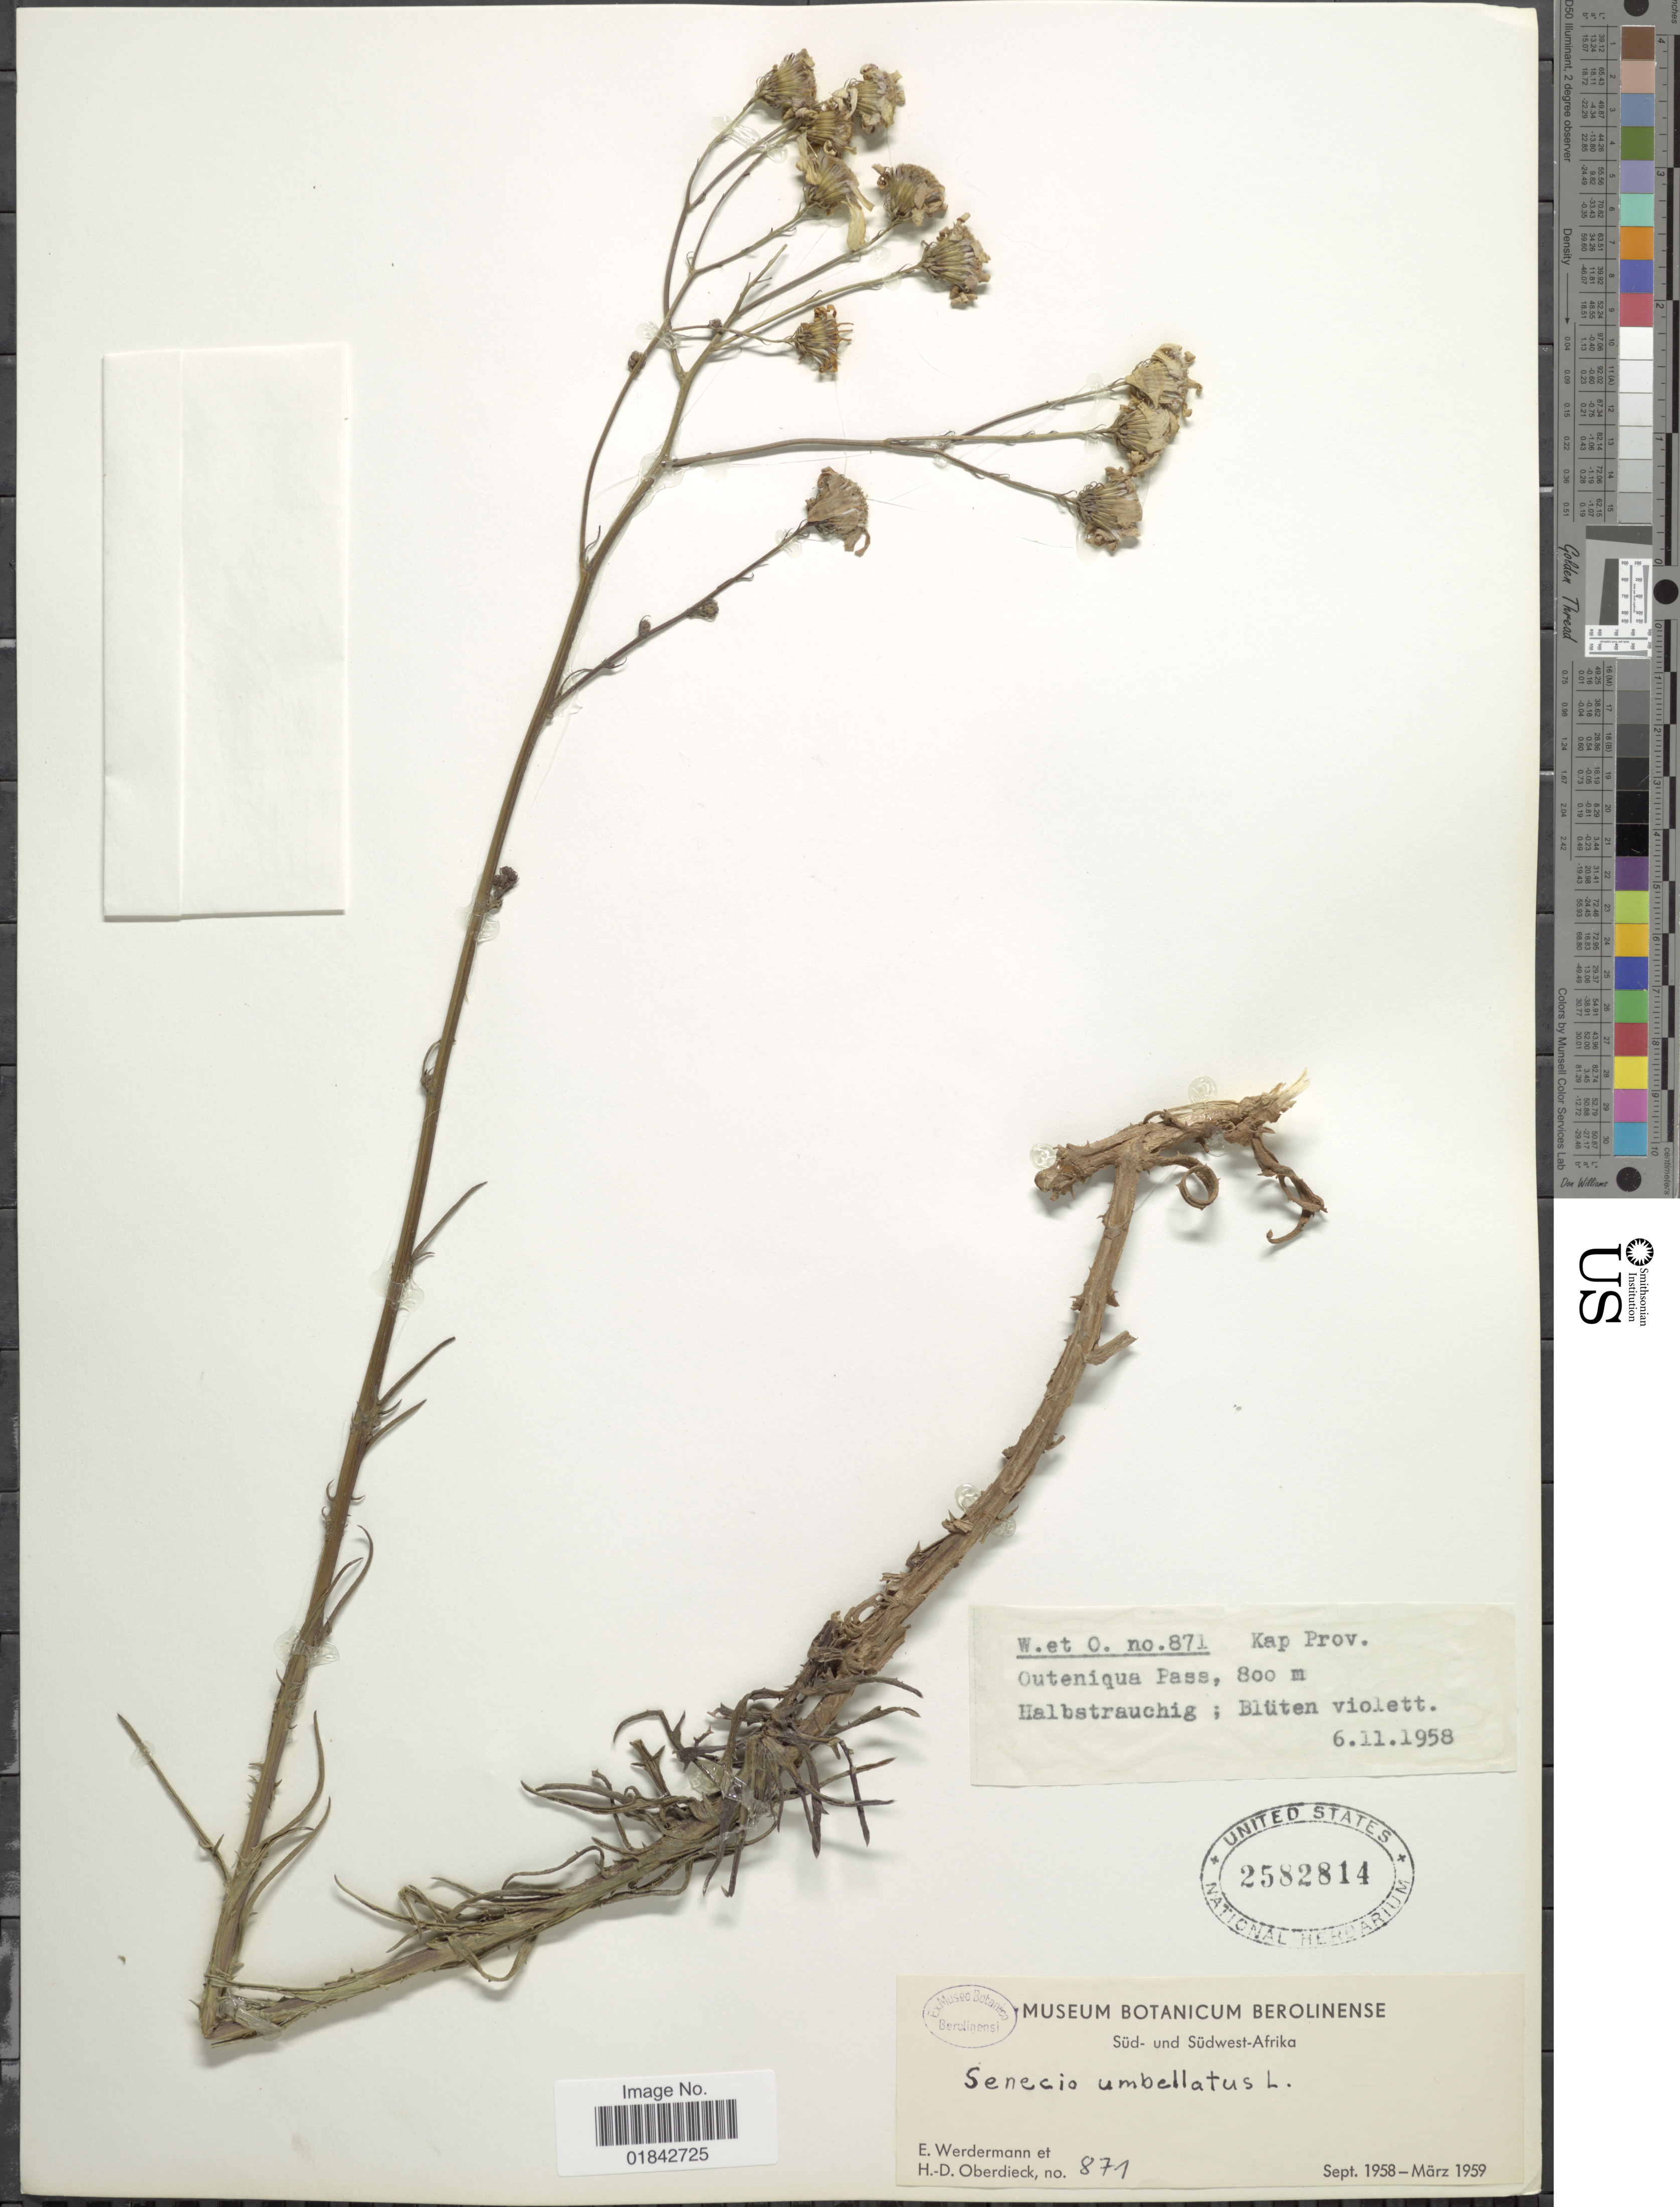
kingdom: Plantae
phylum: Tracheophyta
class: Magnoliopsida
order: Asterales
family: Asteraceae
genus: Senecio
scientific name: Senecio umbellatus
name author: L.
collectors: E. Werdermann & H. Oberdieck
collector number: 871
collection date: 1958-09/1959-03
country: South Africa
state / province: Western Cape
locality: Kap Prov., Outeniqua Pass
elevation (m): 800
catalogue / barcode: US 2582814